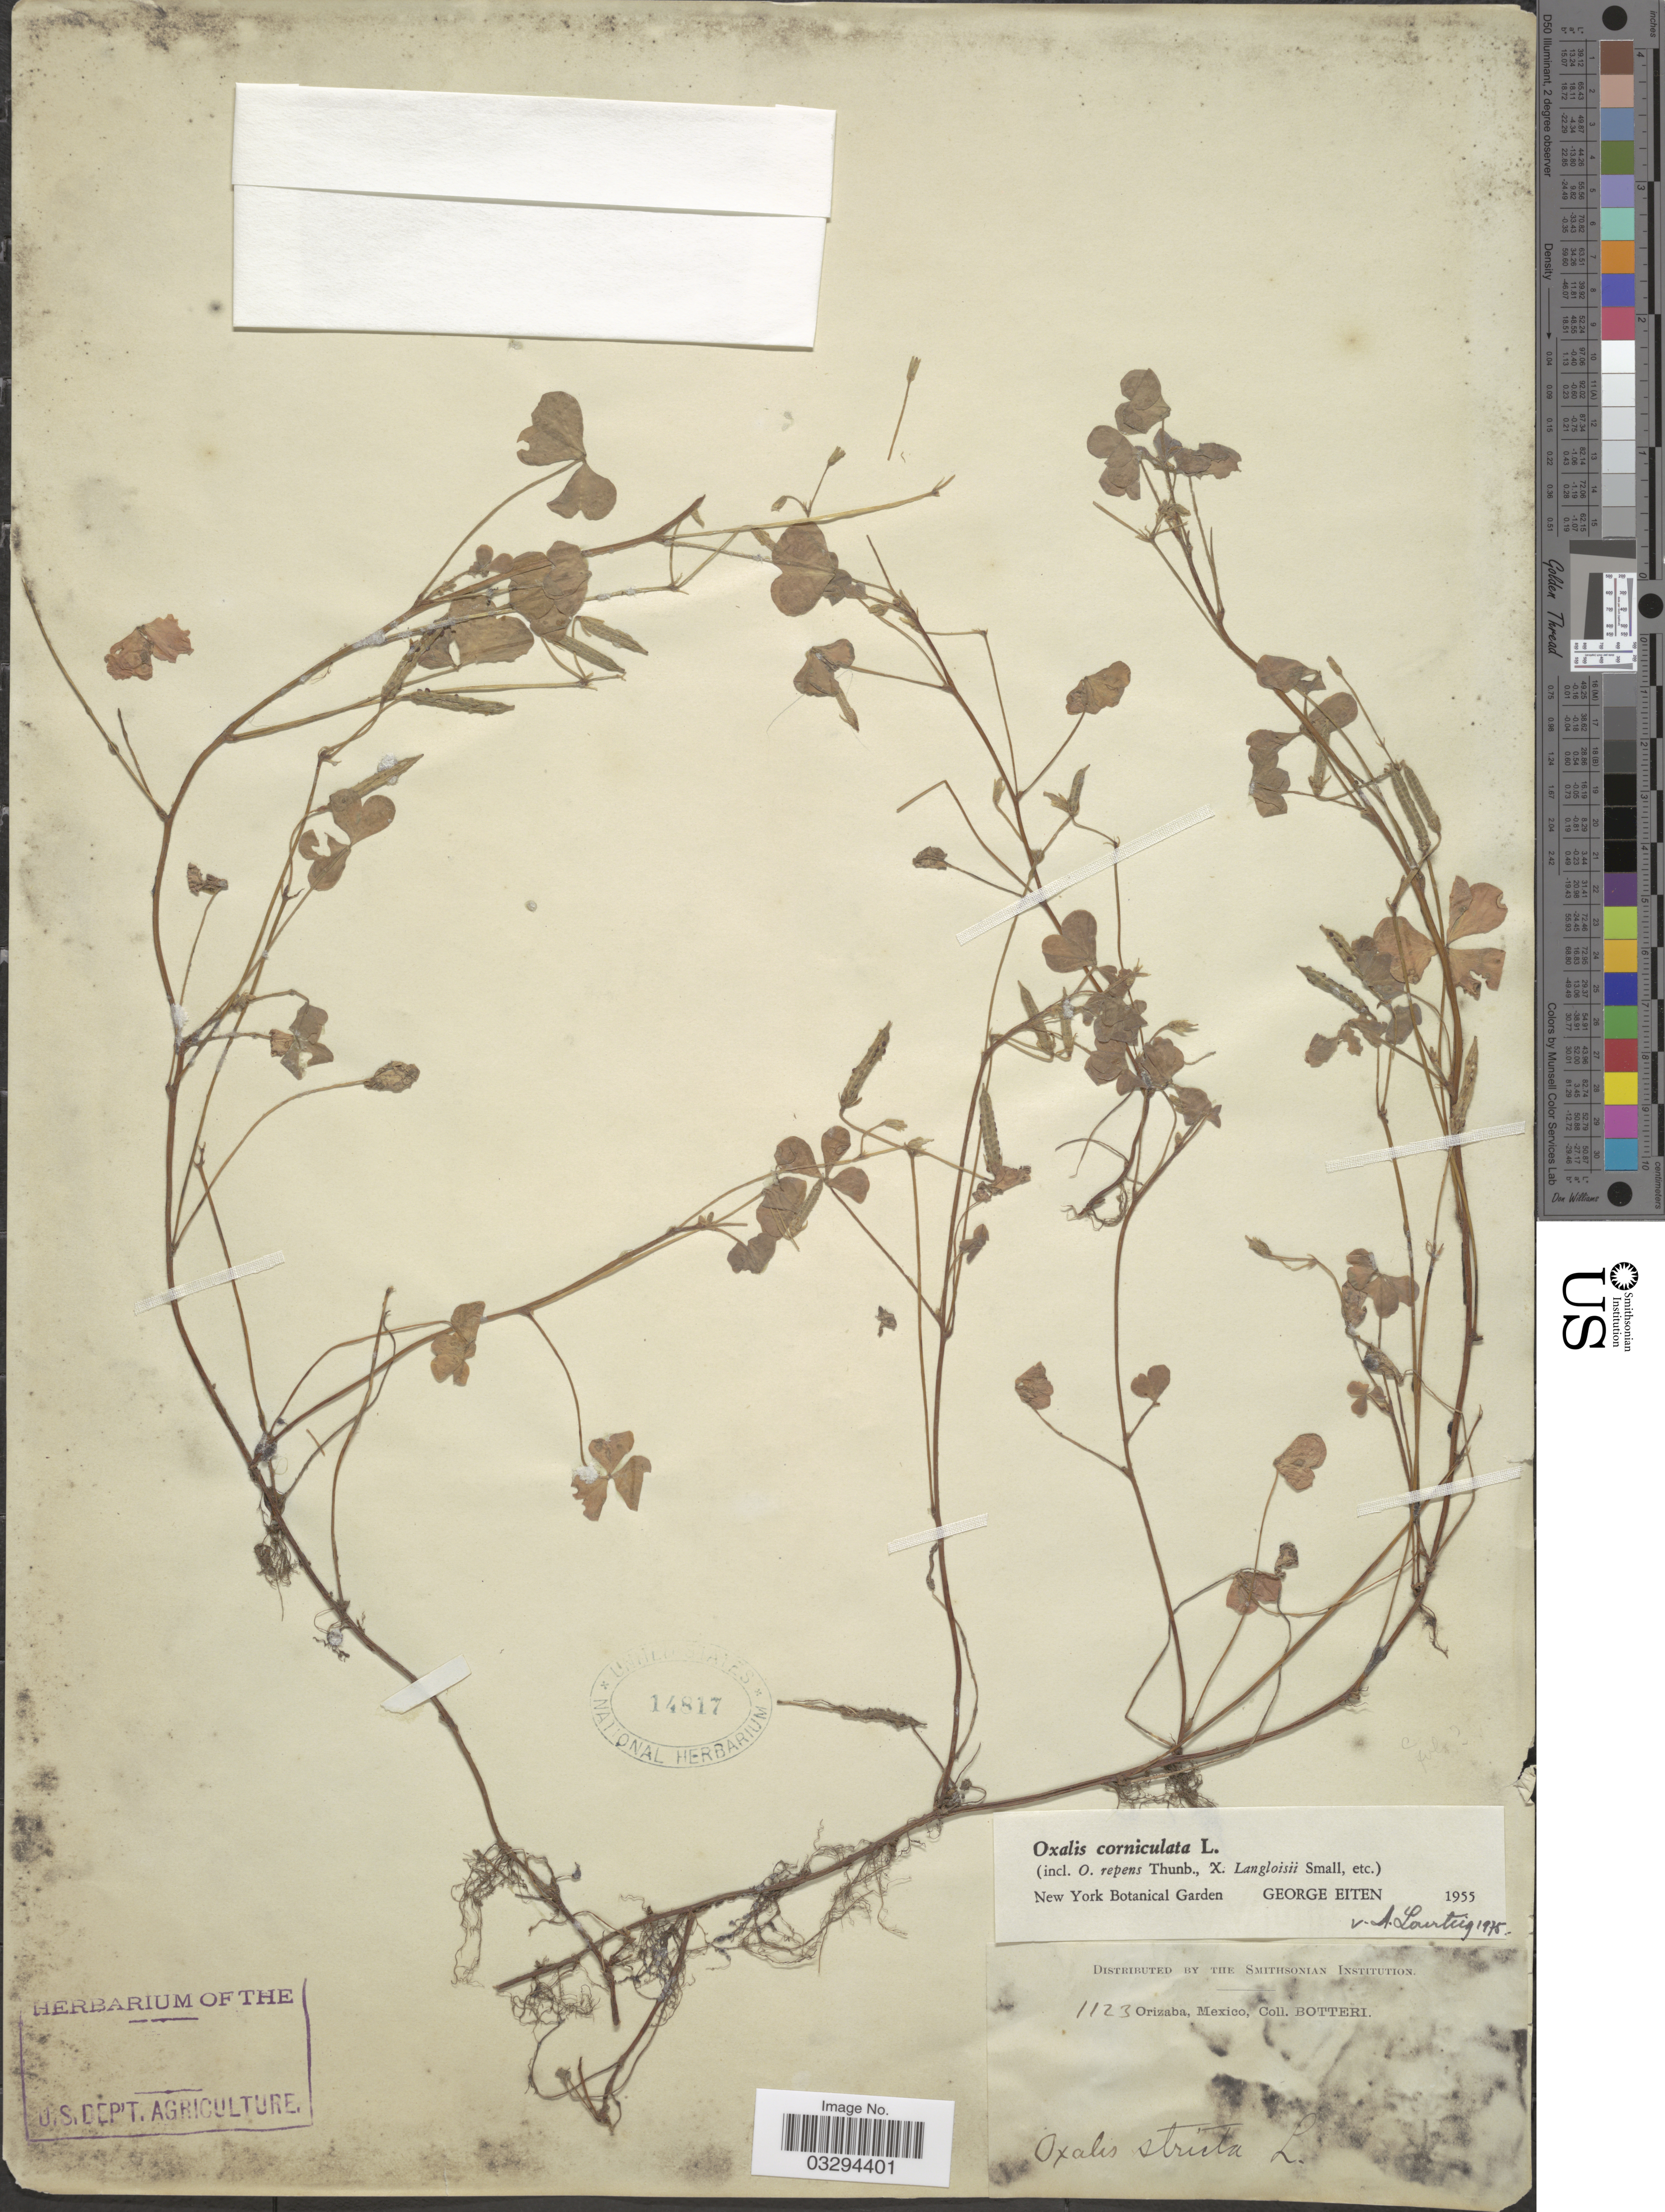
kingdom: Plantae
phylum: Tracheophyta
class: Magnoliopsida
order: Oxalidales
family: Oxalidaceae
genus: Oxalis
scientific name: Oxalis corniculata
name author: L.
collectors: -. Botteri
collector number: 1123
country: Mexico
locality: Orizaba.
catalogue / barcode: US 14817